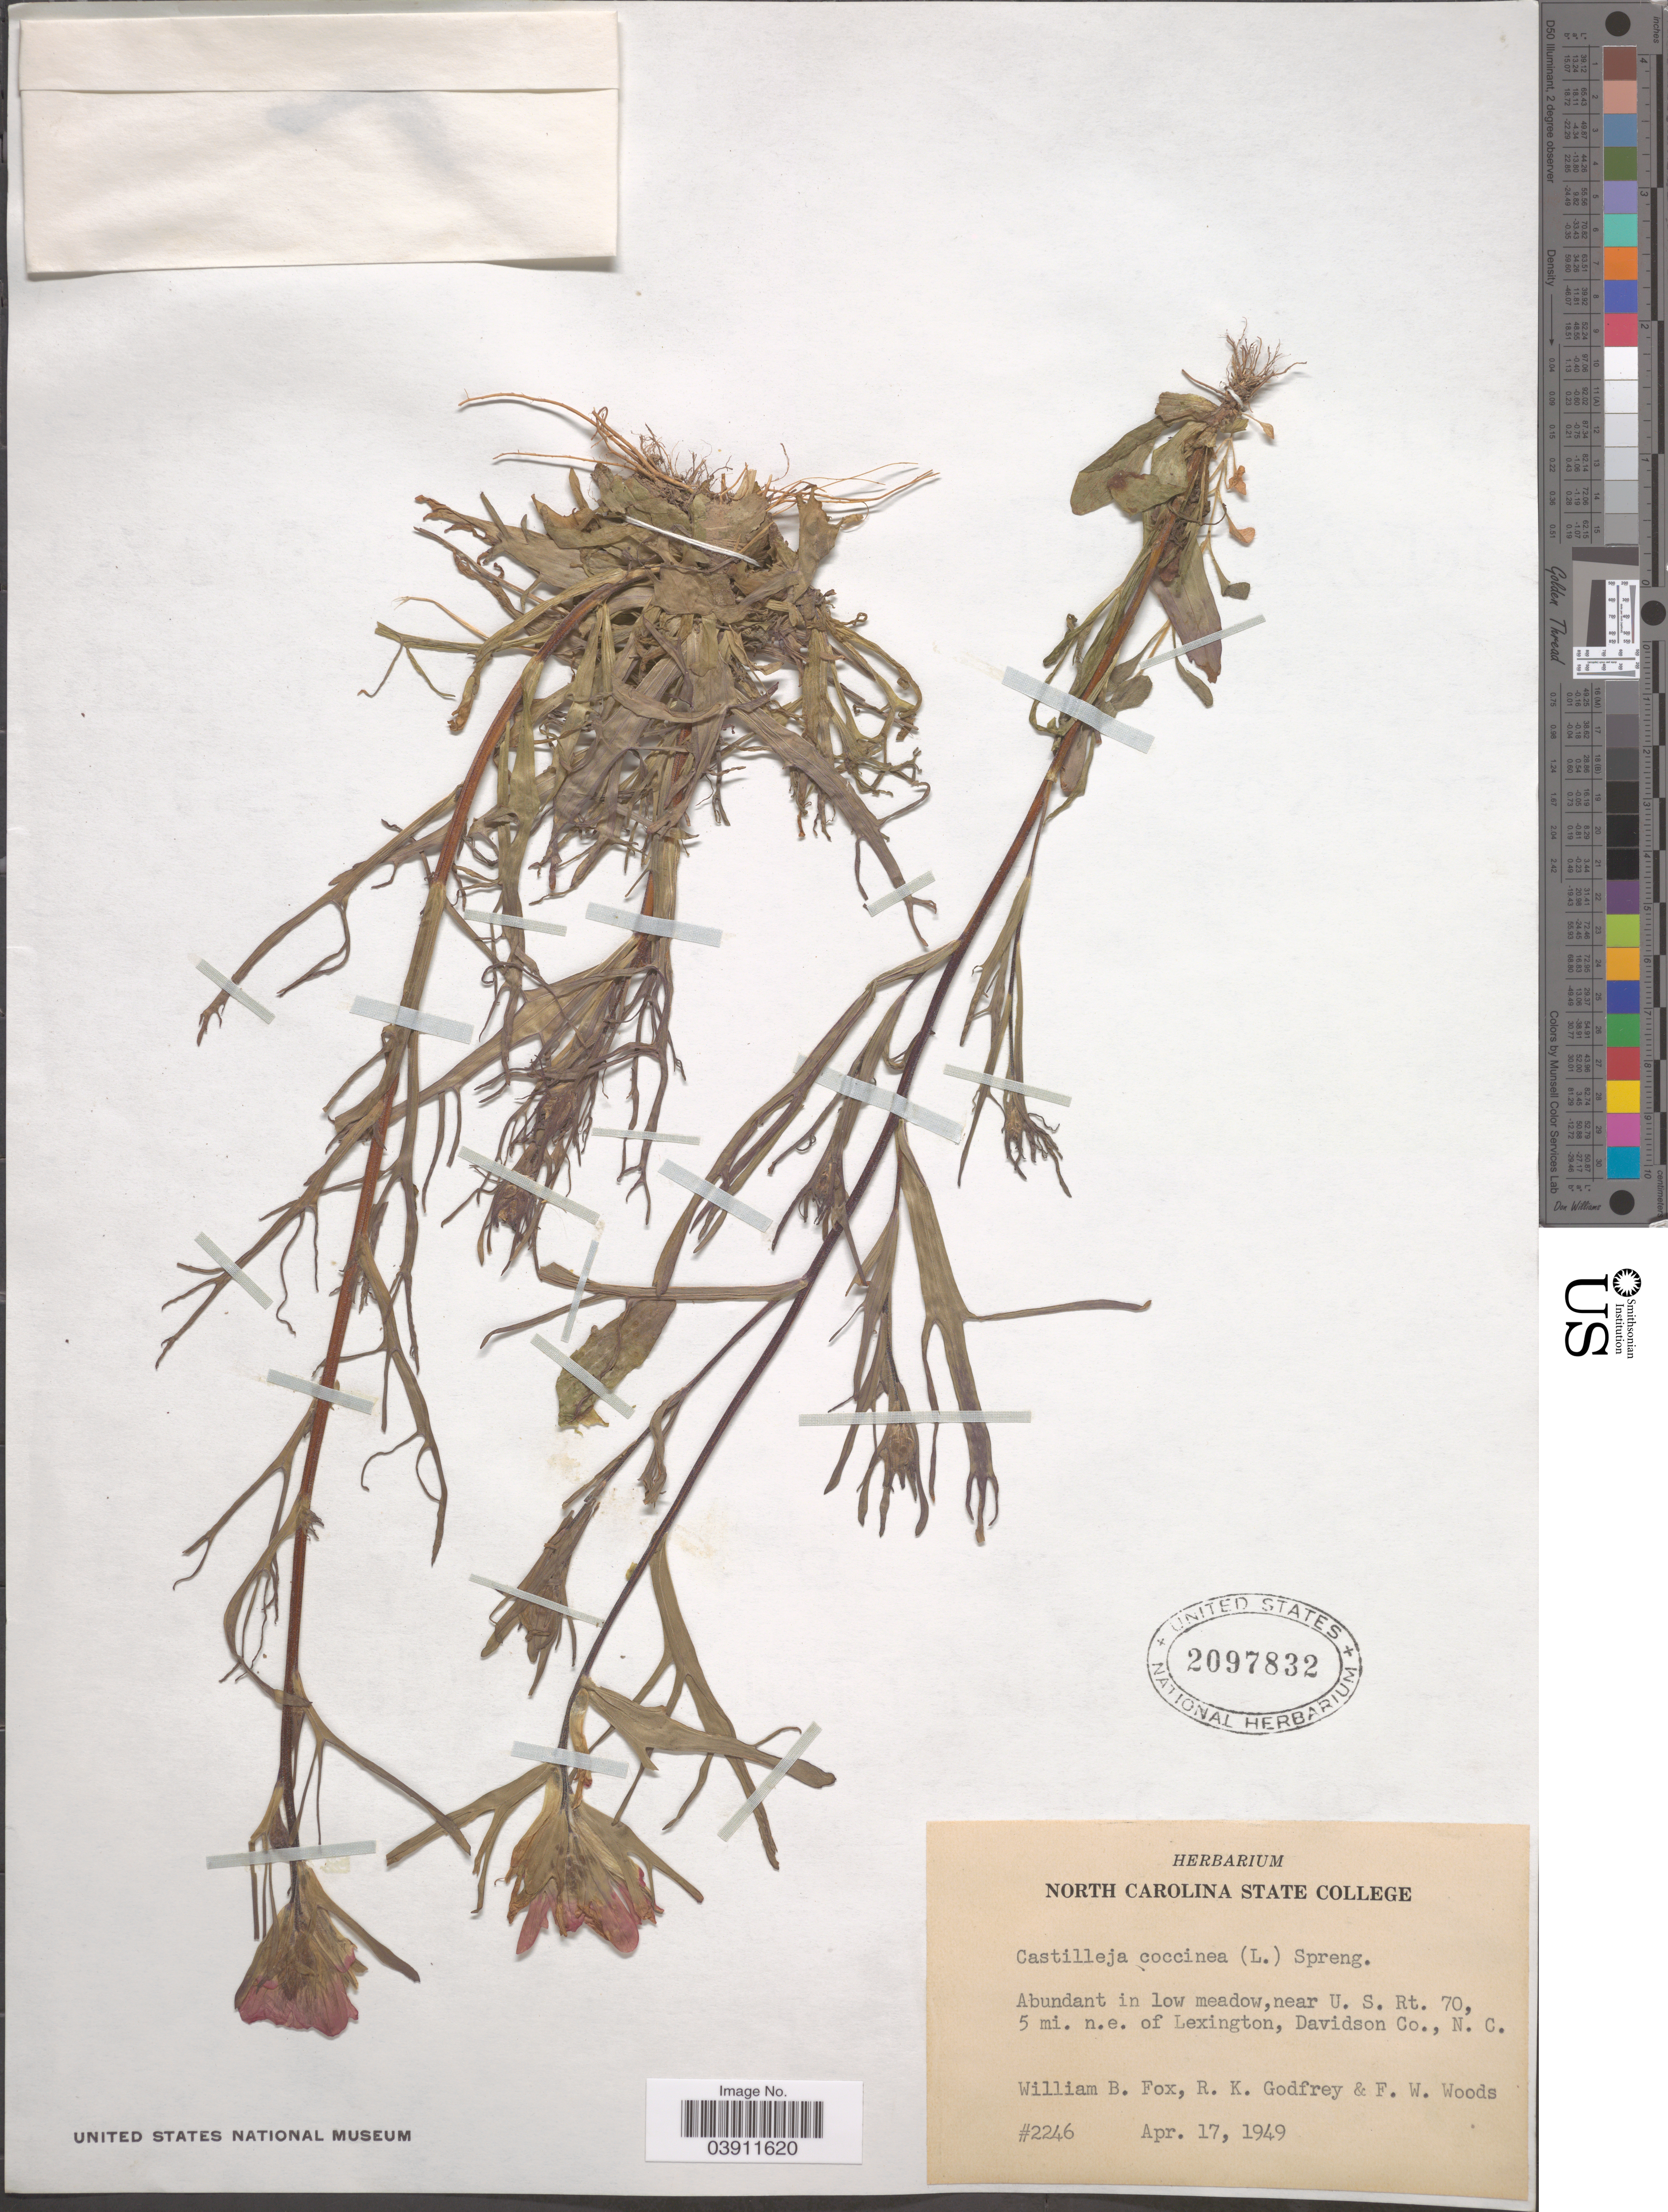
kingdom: Plantae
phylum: Tracheophyta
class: Magnoliopsida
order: Lamiales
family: Orobanchaceae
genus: Castilleja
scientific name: Castilleja coccinea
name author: (L.) Spreng.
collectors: W. B. Fox, R. K. Godfrey & F. W. Woods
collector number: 2246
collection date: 1949-04-17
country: United States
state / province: North Carolina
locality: Near U. S. Rt. 70, 5 mi. n.e. of Lexington, Davidson Co.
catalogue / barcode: US 2097832